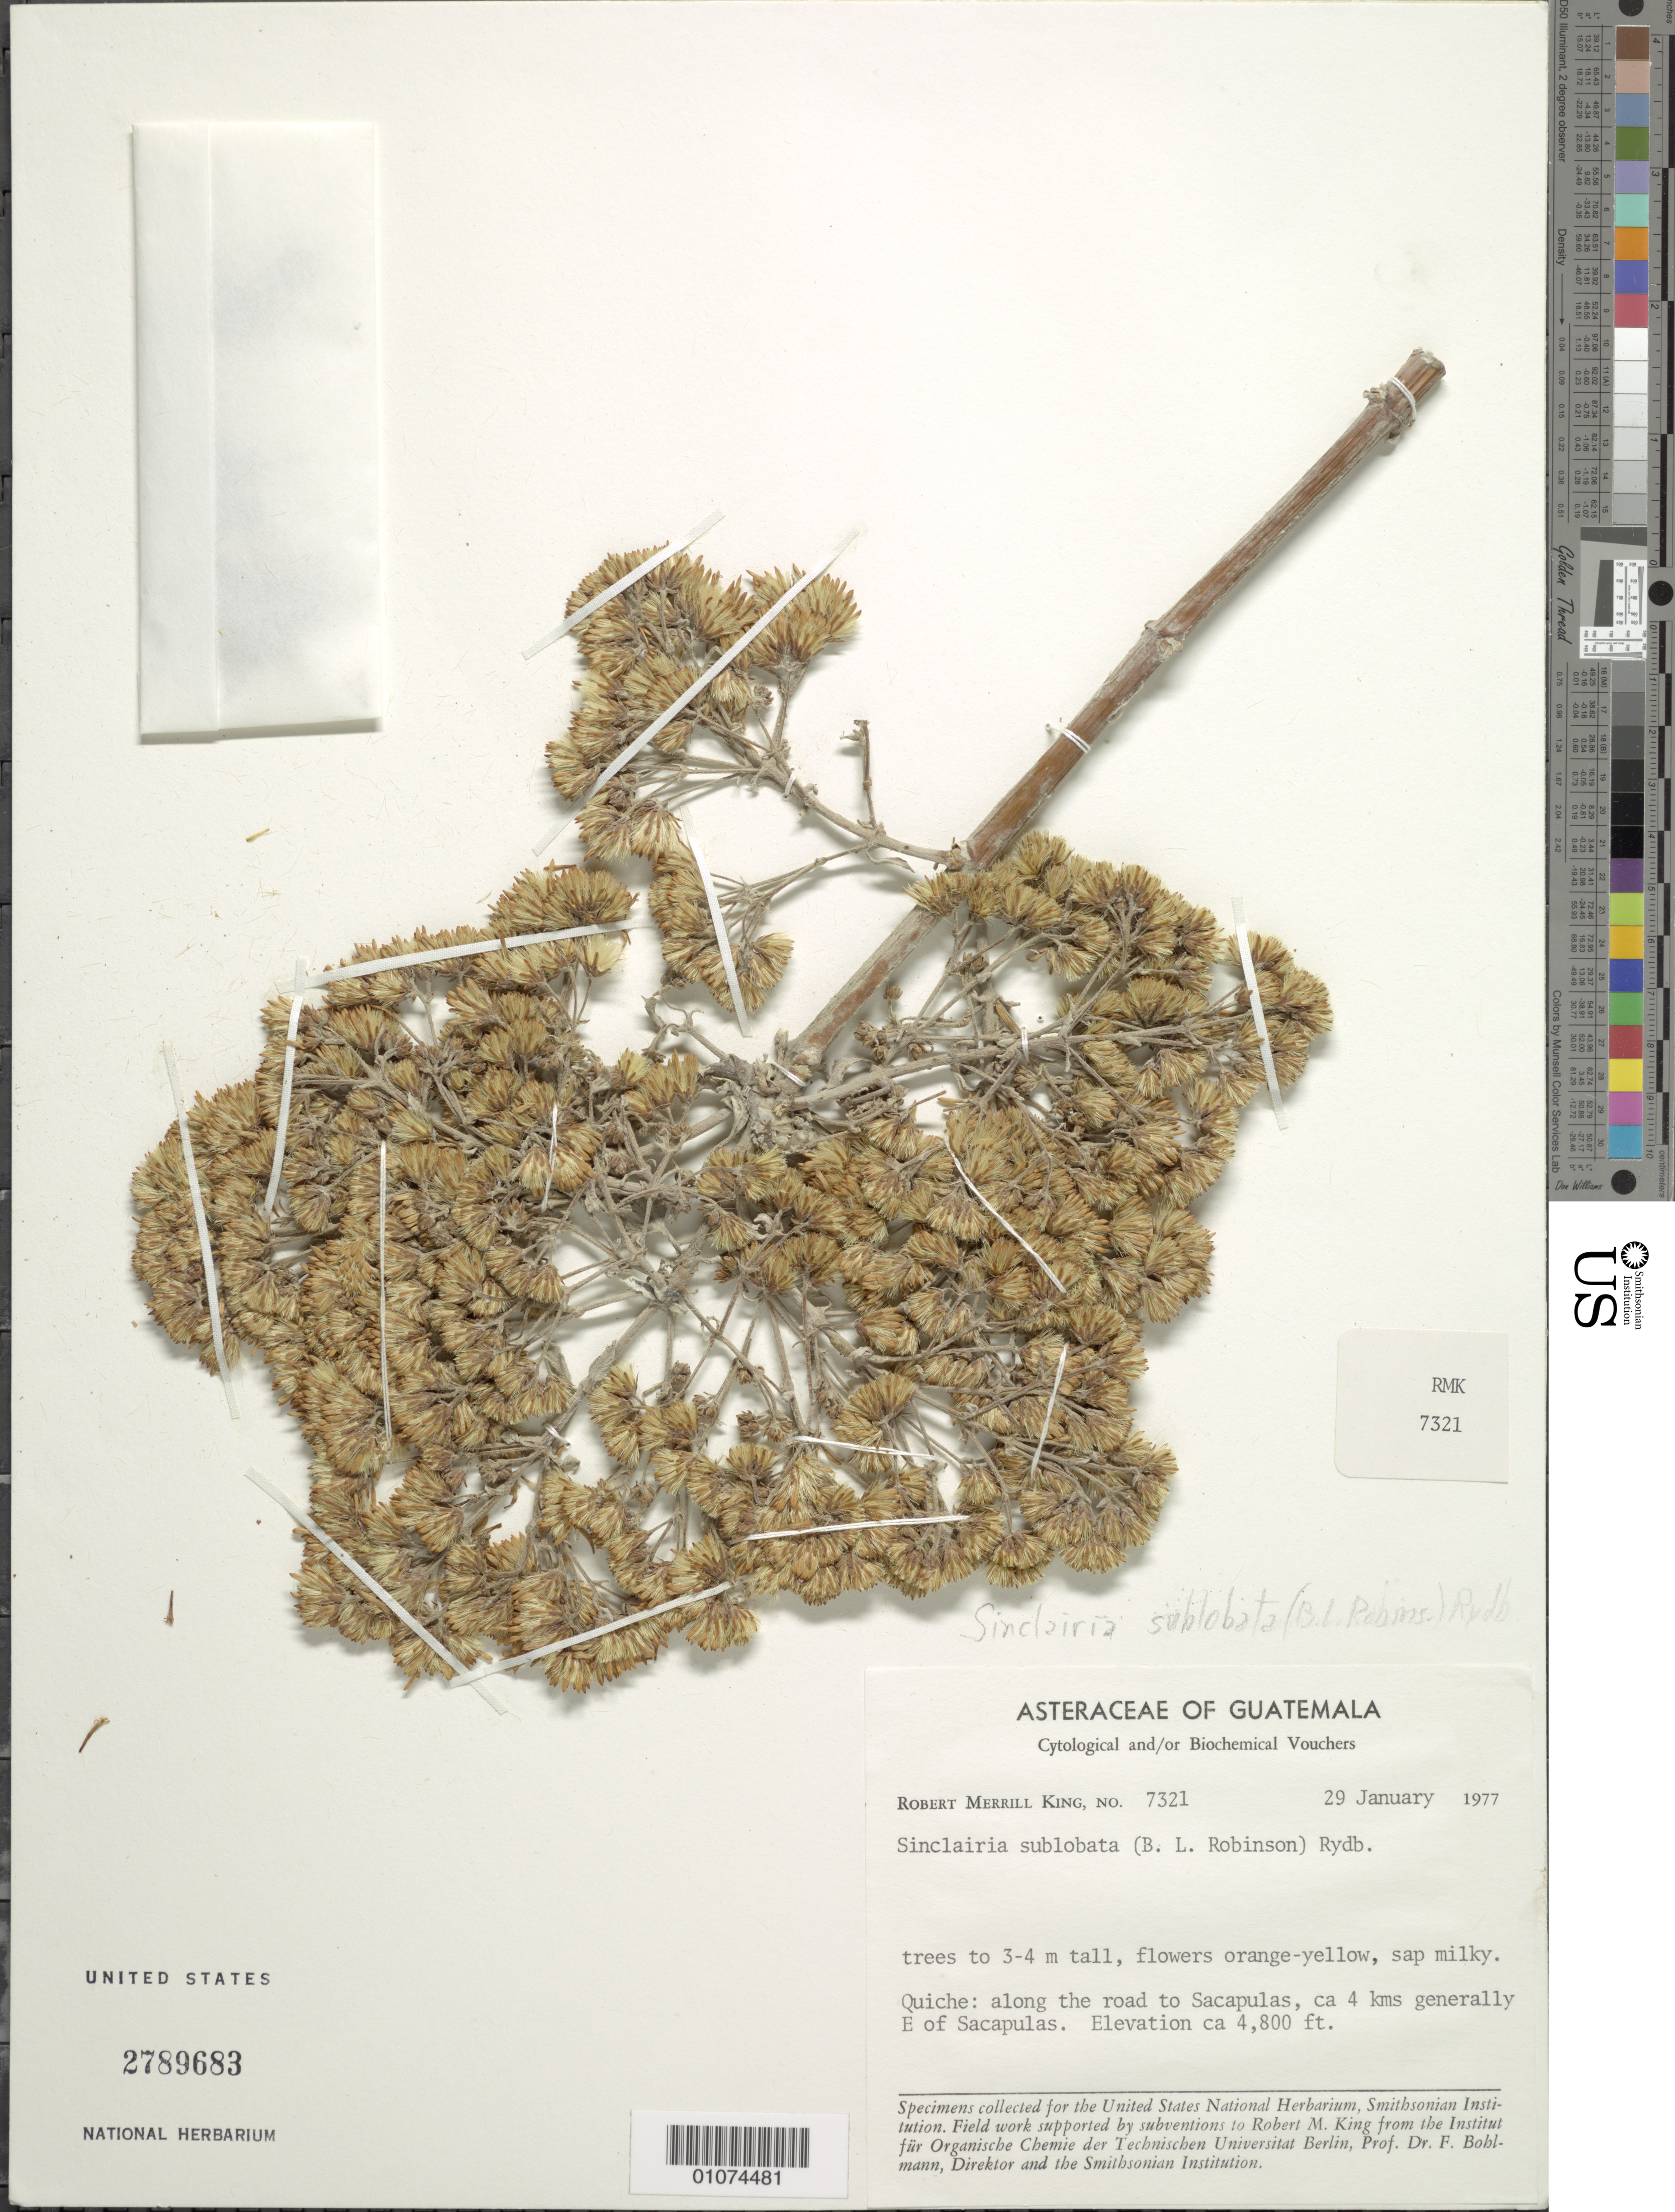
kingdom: Plantae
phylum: Tracheophyta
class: Magnoliopsida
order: Asterales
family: Asteraceae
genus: Sinclairia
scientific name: Sinclairia polyantha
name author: (Klatt) Rydb.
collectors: R. M. King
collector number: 7321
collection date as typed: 29 January 1977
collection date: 1977-01-29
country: Guatemala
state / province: El Quiché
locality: Sacapulas, along road to, ca 4km generally E of Sacapulas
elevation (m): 1463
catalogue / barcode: US 2789683